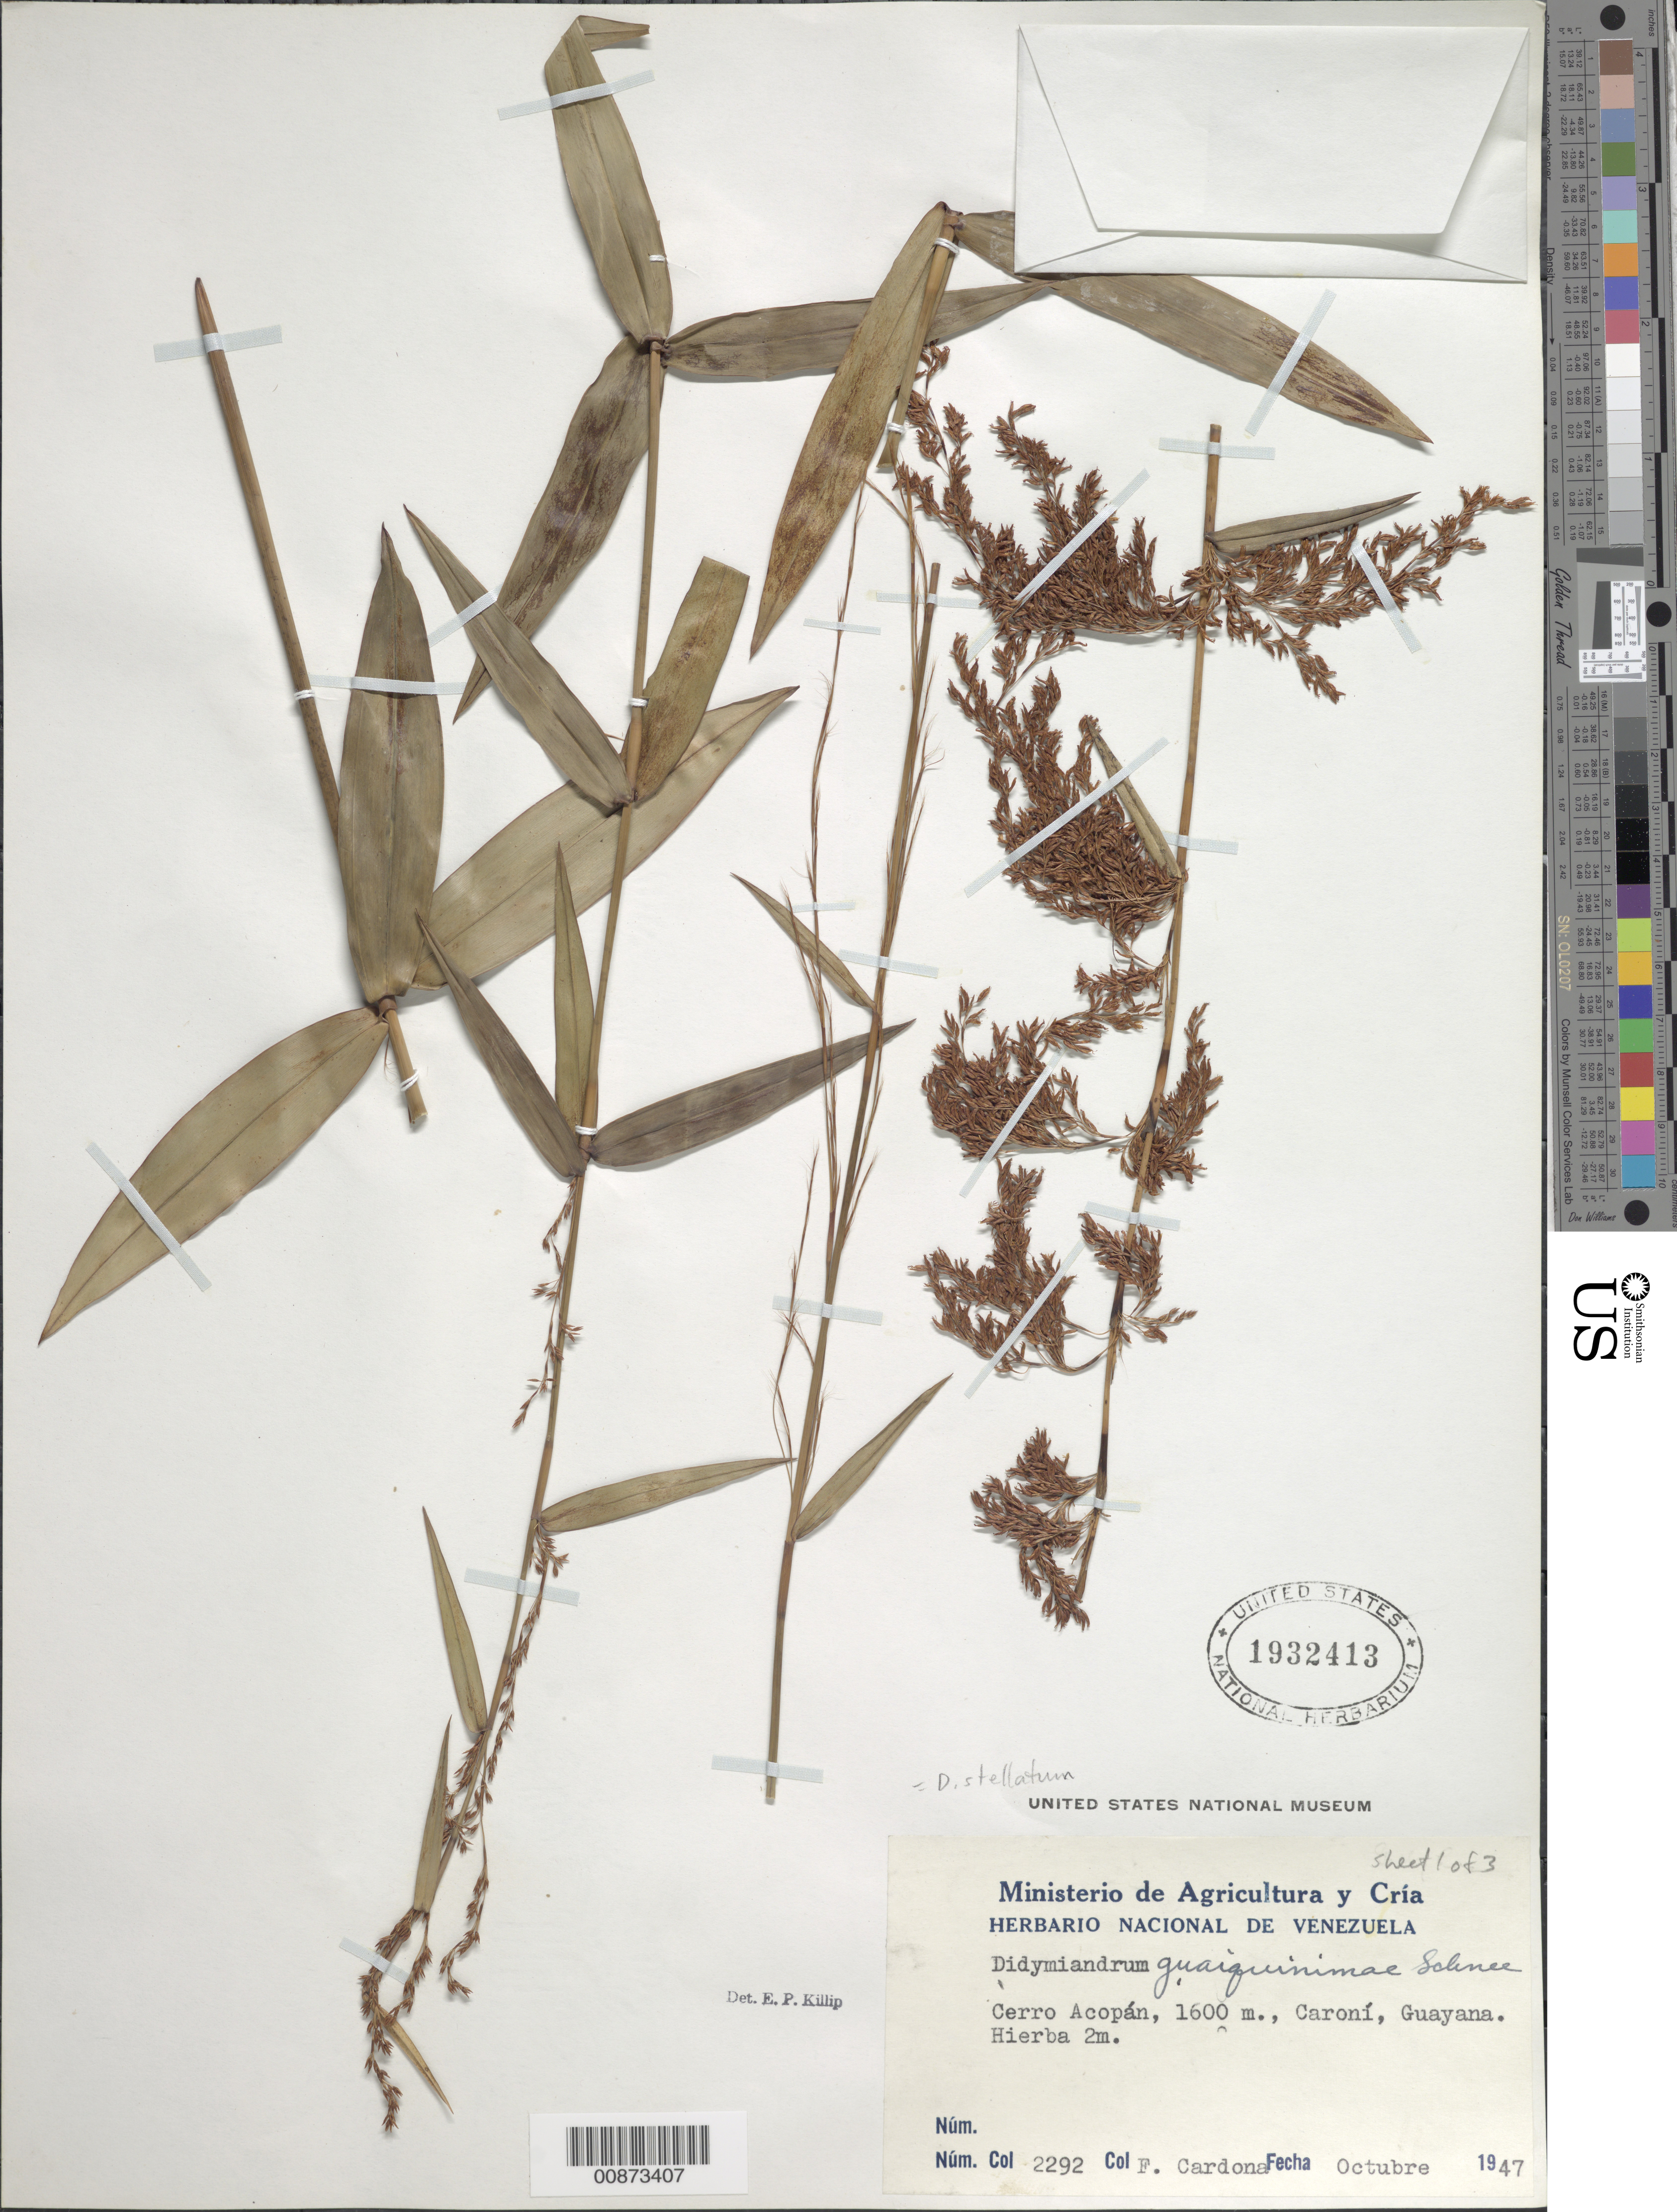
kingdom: Plantae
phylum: Tracheophyta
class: Liliopsida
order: Poales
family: Cyperaceae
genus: Didymiandrum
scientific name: Didymiandrum stellatum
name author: (Boeckeler) Gilly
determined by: Strong, Mark T., (BOT), Smithsonian Institution - National Museum of Natural History (UNITED STATES)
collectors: F. Cardona Puig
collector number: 2292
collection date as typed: Oct-47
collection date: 1947-10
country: Venezuela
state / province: Bolívar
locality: Cerro Acopán, Río Caroní, Guayana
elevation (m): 1600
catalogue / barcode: US 1932413